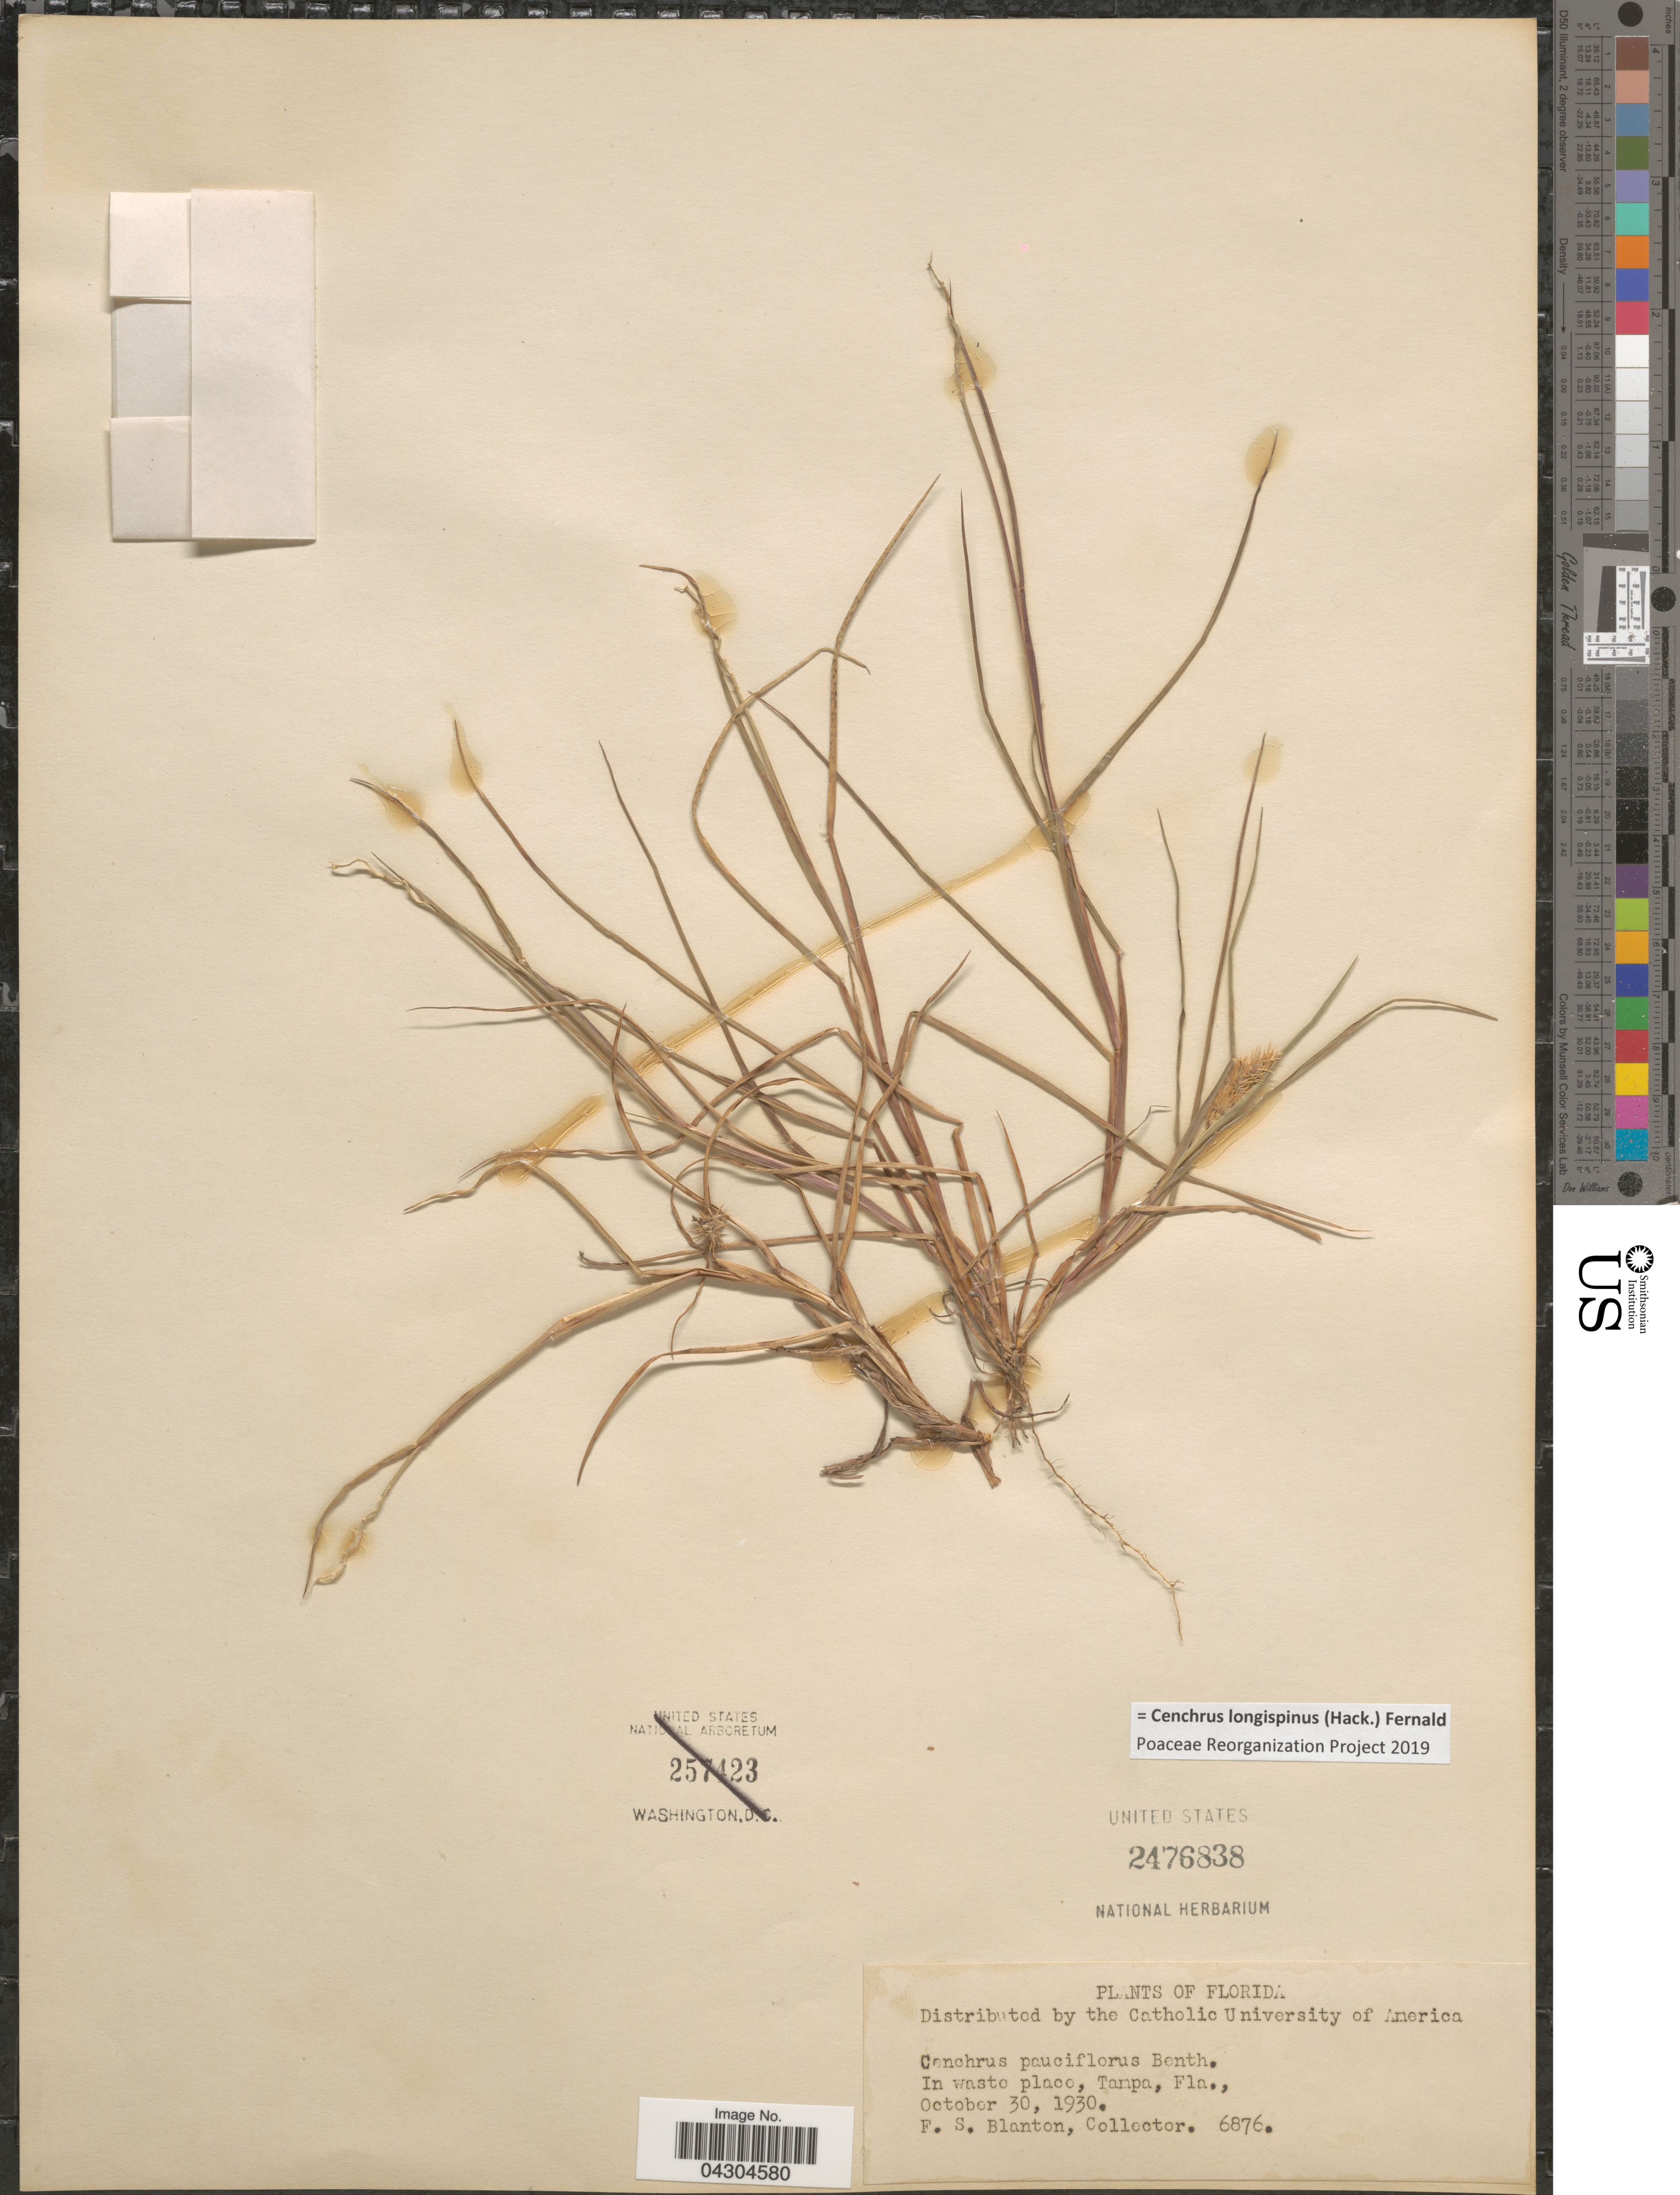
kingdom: Plantae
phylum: Tracheophyta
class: Liliopsida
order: Poales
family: Poaceae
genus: Cenchrus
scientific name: Cenchrus longispinus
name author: (Hack.) Fernald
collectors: F. S. Blanton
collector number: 6876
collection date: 1930-10-30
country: United States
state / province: Florida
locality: In waste place, Tampa.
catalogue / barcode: US 2476838